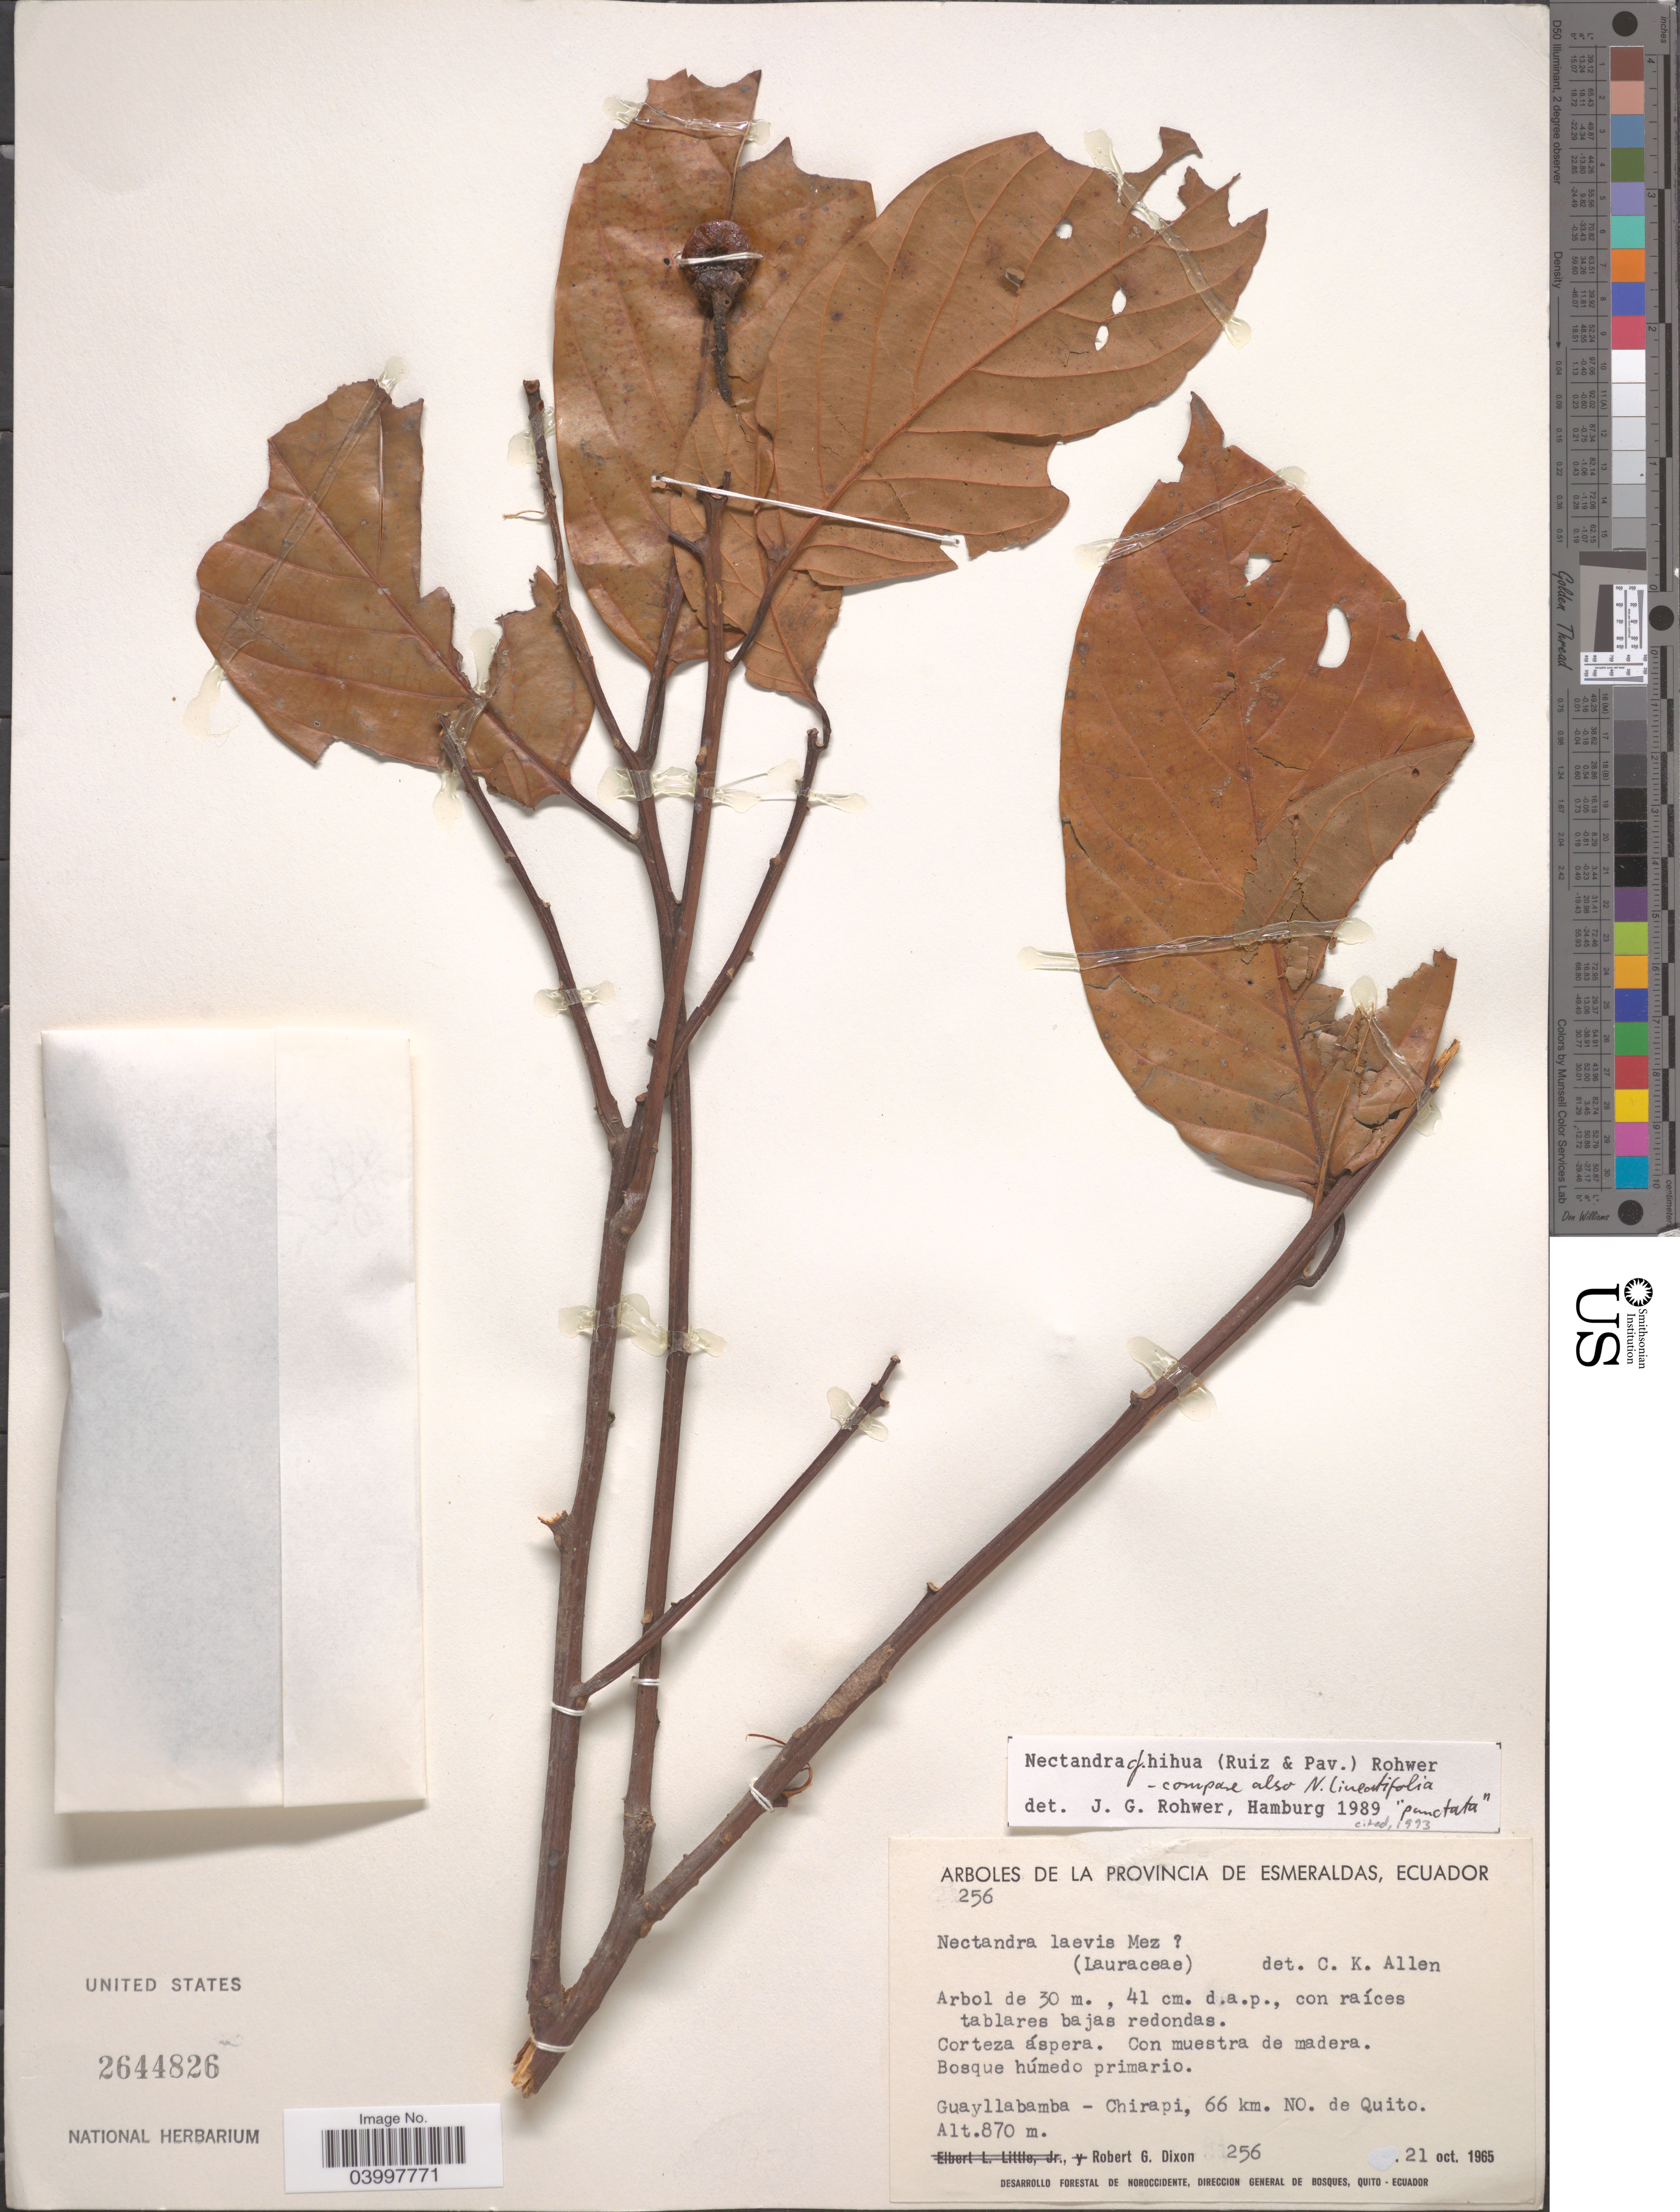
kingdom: Plantae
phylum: Tracheophyta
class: Magnoliopsida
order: Laurales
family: Lauraceae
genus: Nectandra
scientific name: Nectandra hihua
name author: (Ruiz & Pav.) Rohwer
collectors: R. G. Dixon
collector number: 256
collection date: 1965-10-21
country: Ecuador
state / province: Esmeraldas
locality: Guayllabamba - Chirapi, 66 km. NO. de Quito.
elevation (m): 870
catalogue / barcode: US 2644826